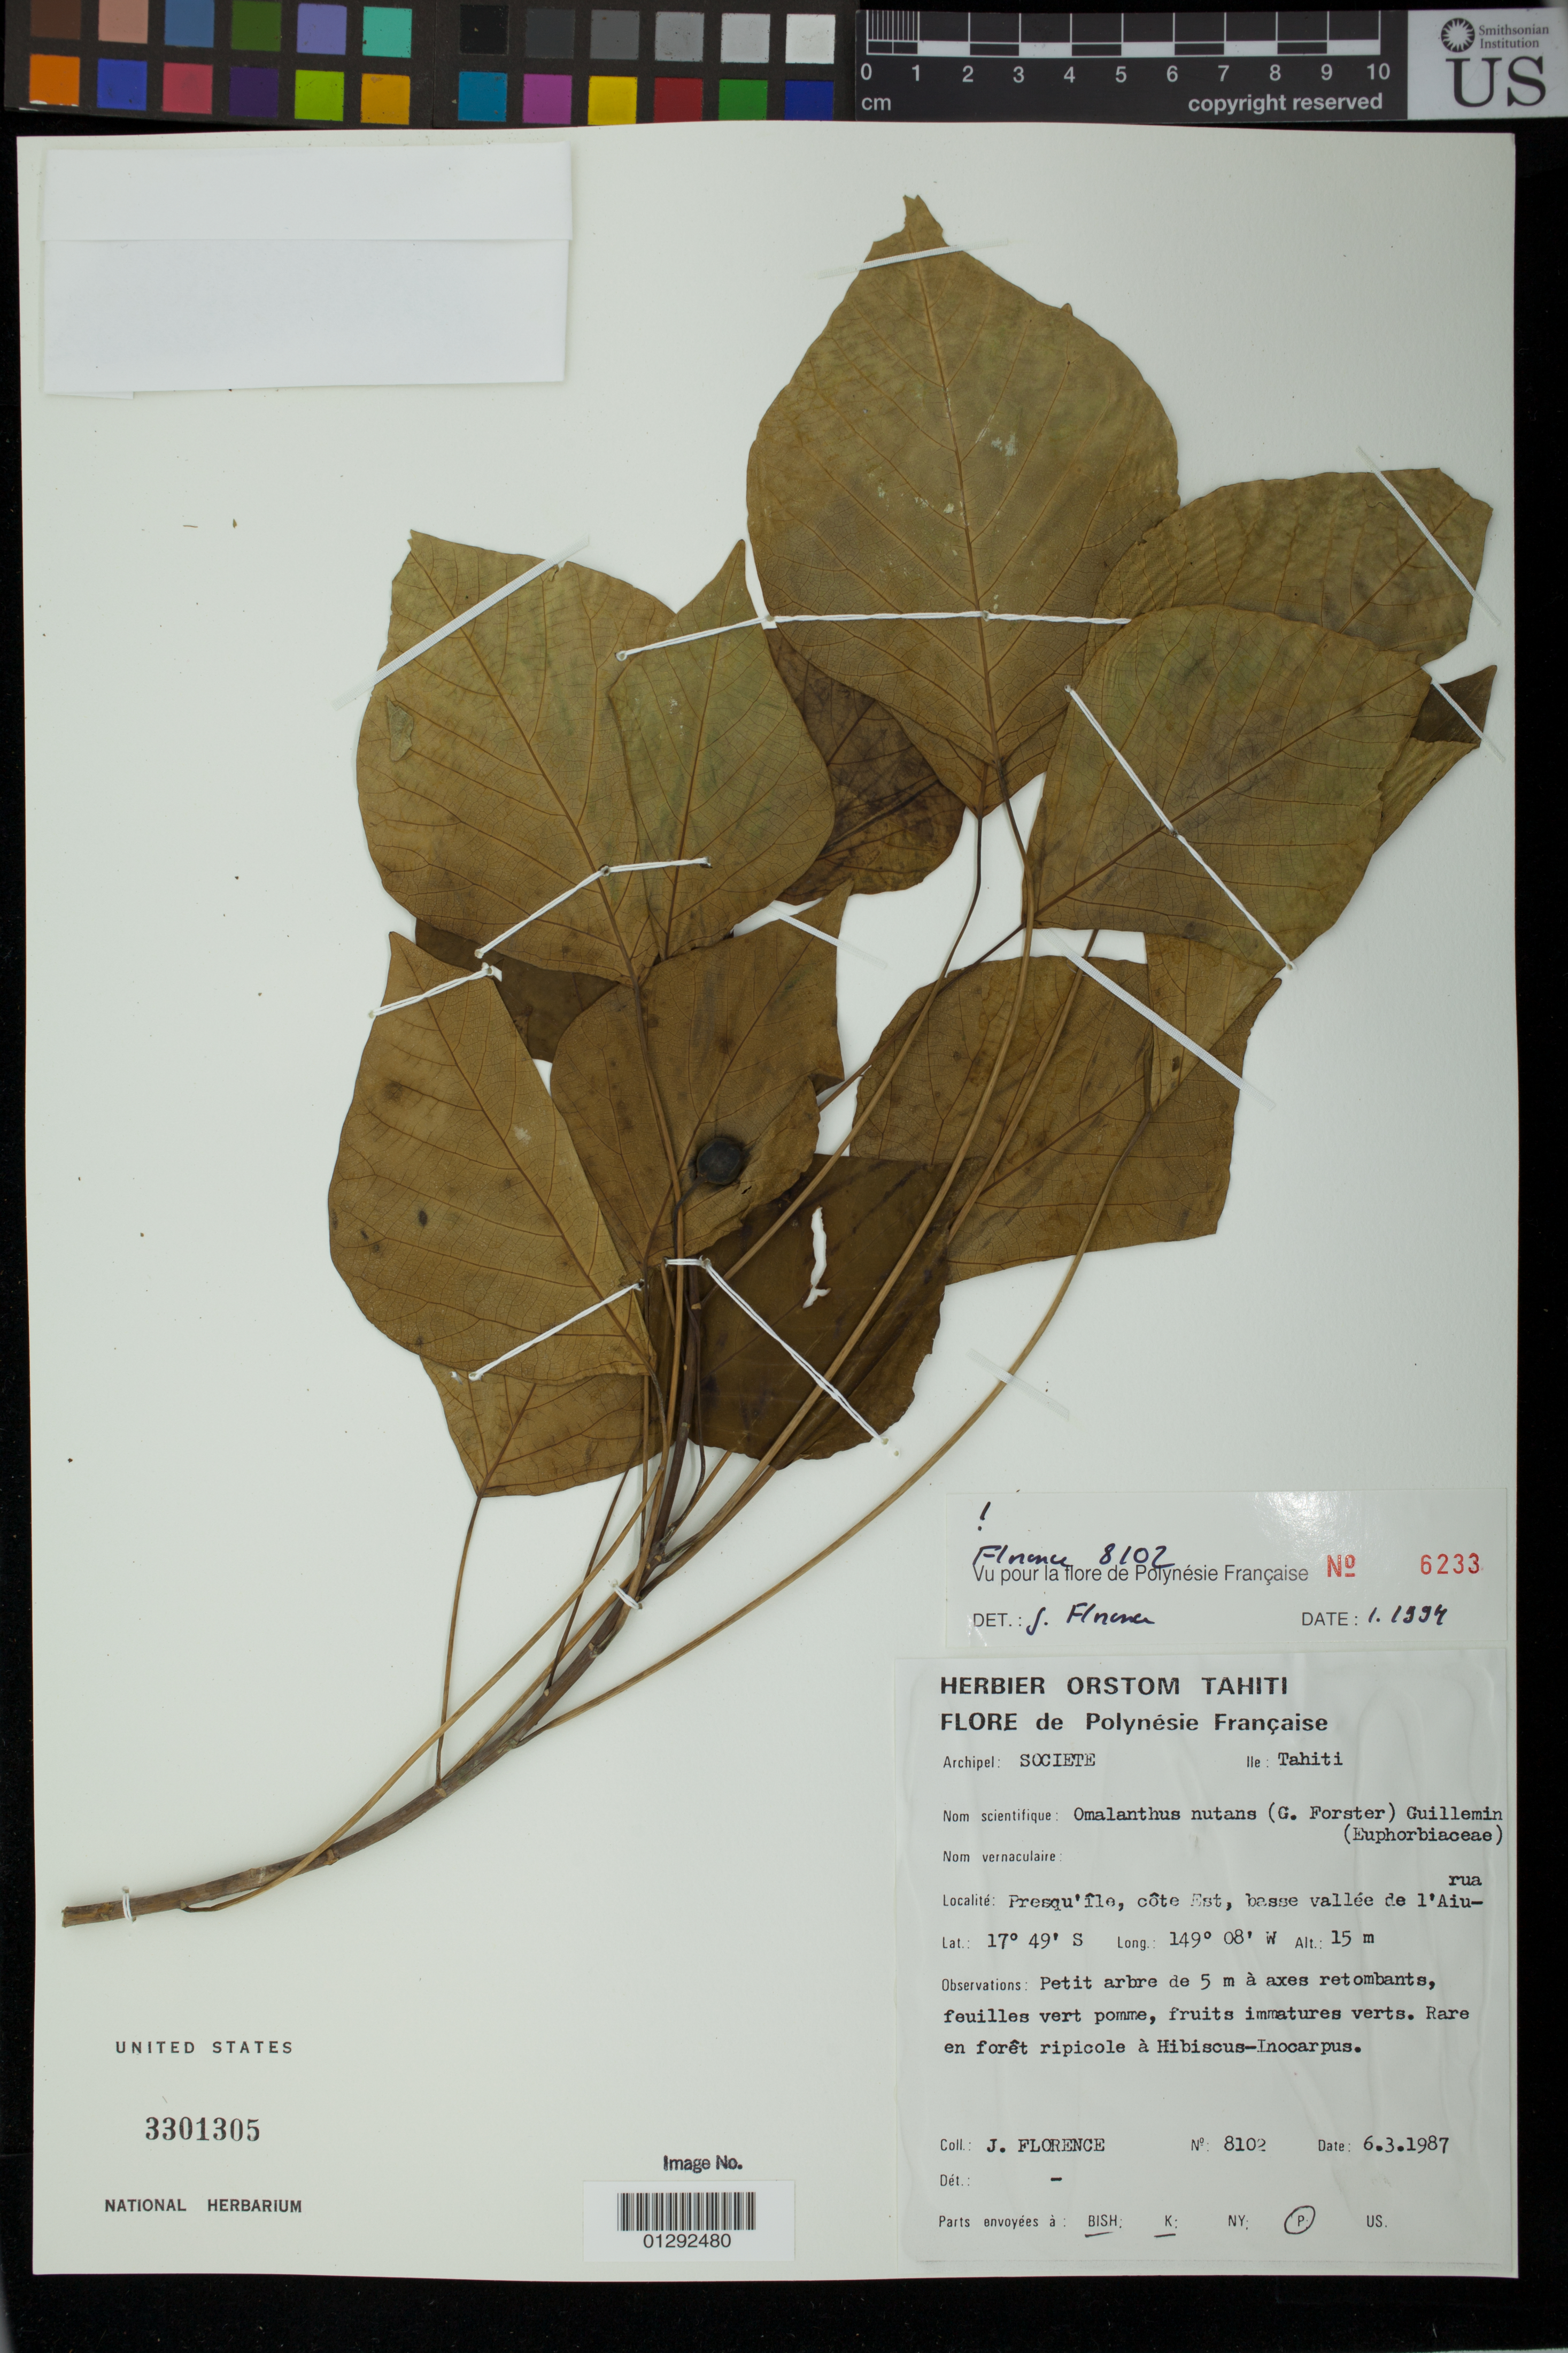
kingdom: Plantae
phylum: Tracheophyta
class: Magnoliopsida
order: Malpighiales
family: Euphorbiaceae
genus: Homalanthus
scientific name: Homalanthus nutans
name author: (G. Forst.) Guill.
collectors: J. Florence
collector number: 8102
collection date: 1987-03-06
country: French Polynesia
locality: Archipel: Societe. lle: Tahiti. Presqu'fle, cote Est, basse vallee de l'Aiurua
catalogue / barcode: US 3301305